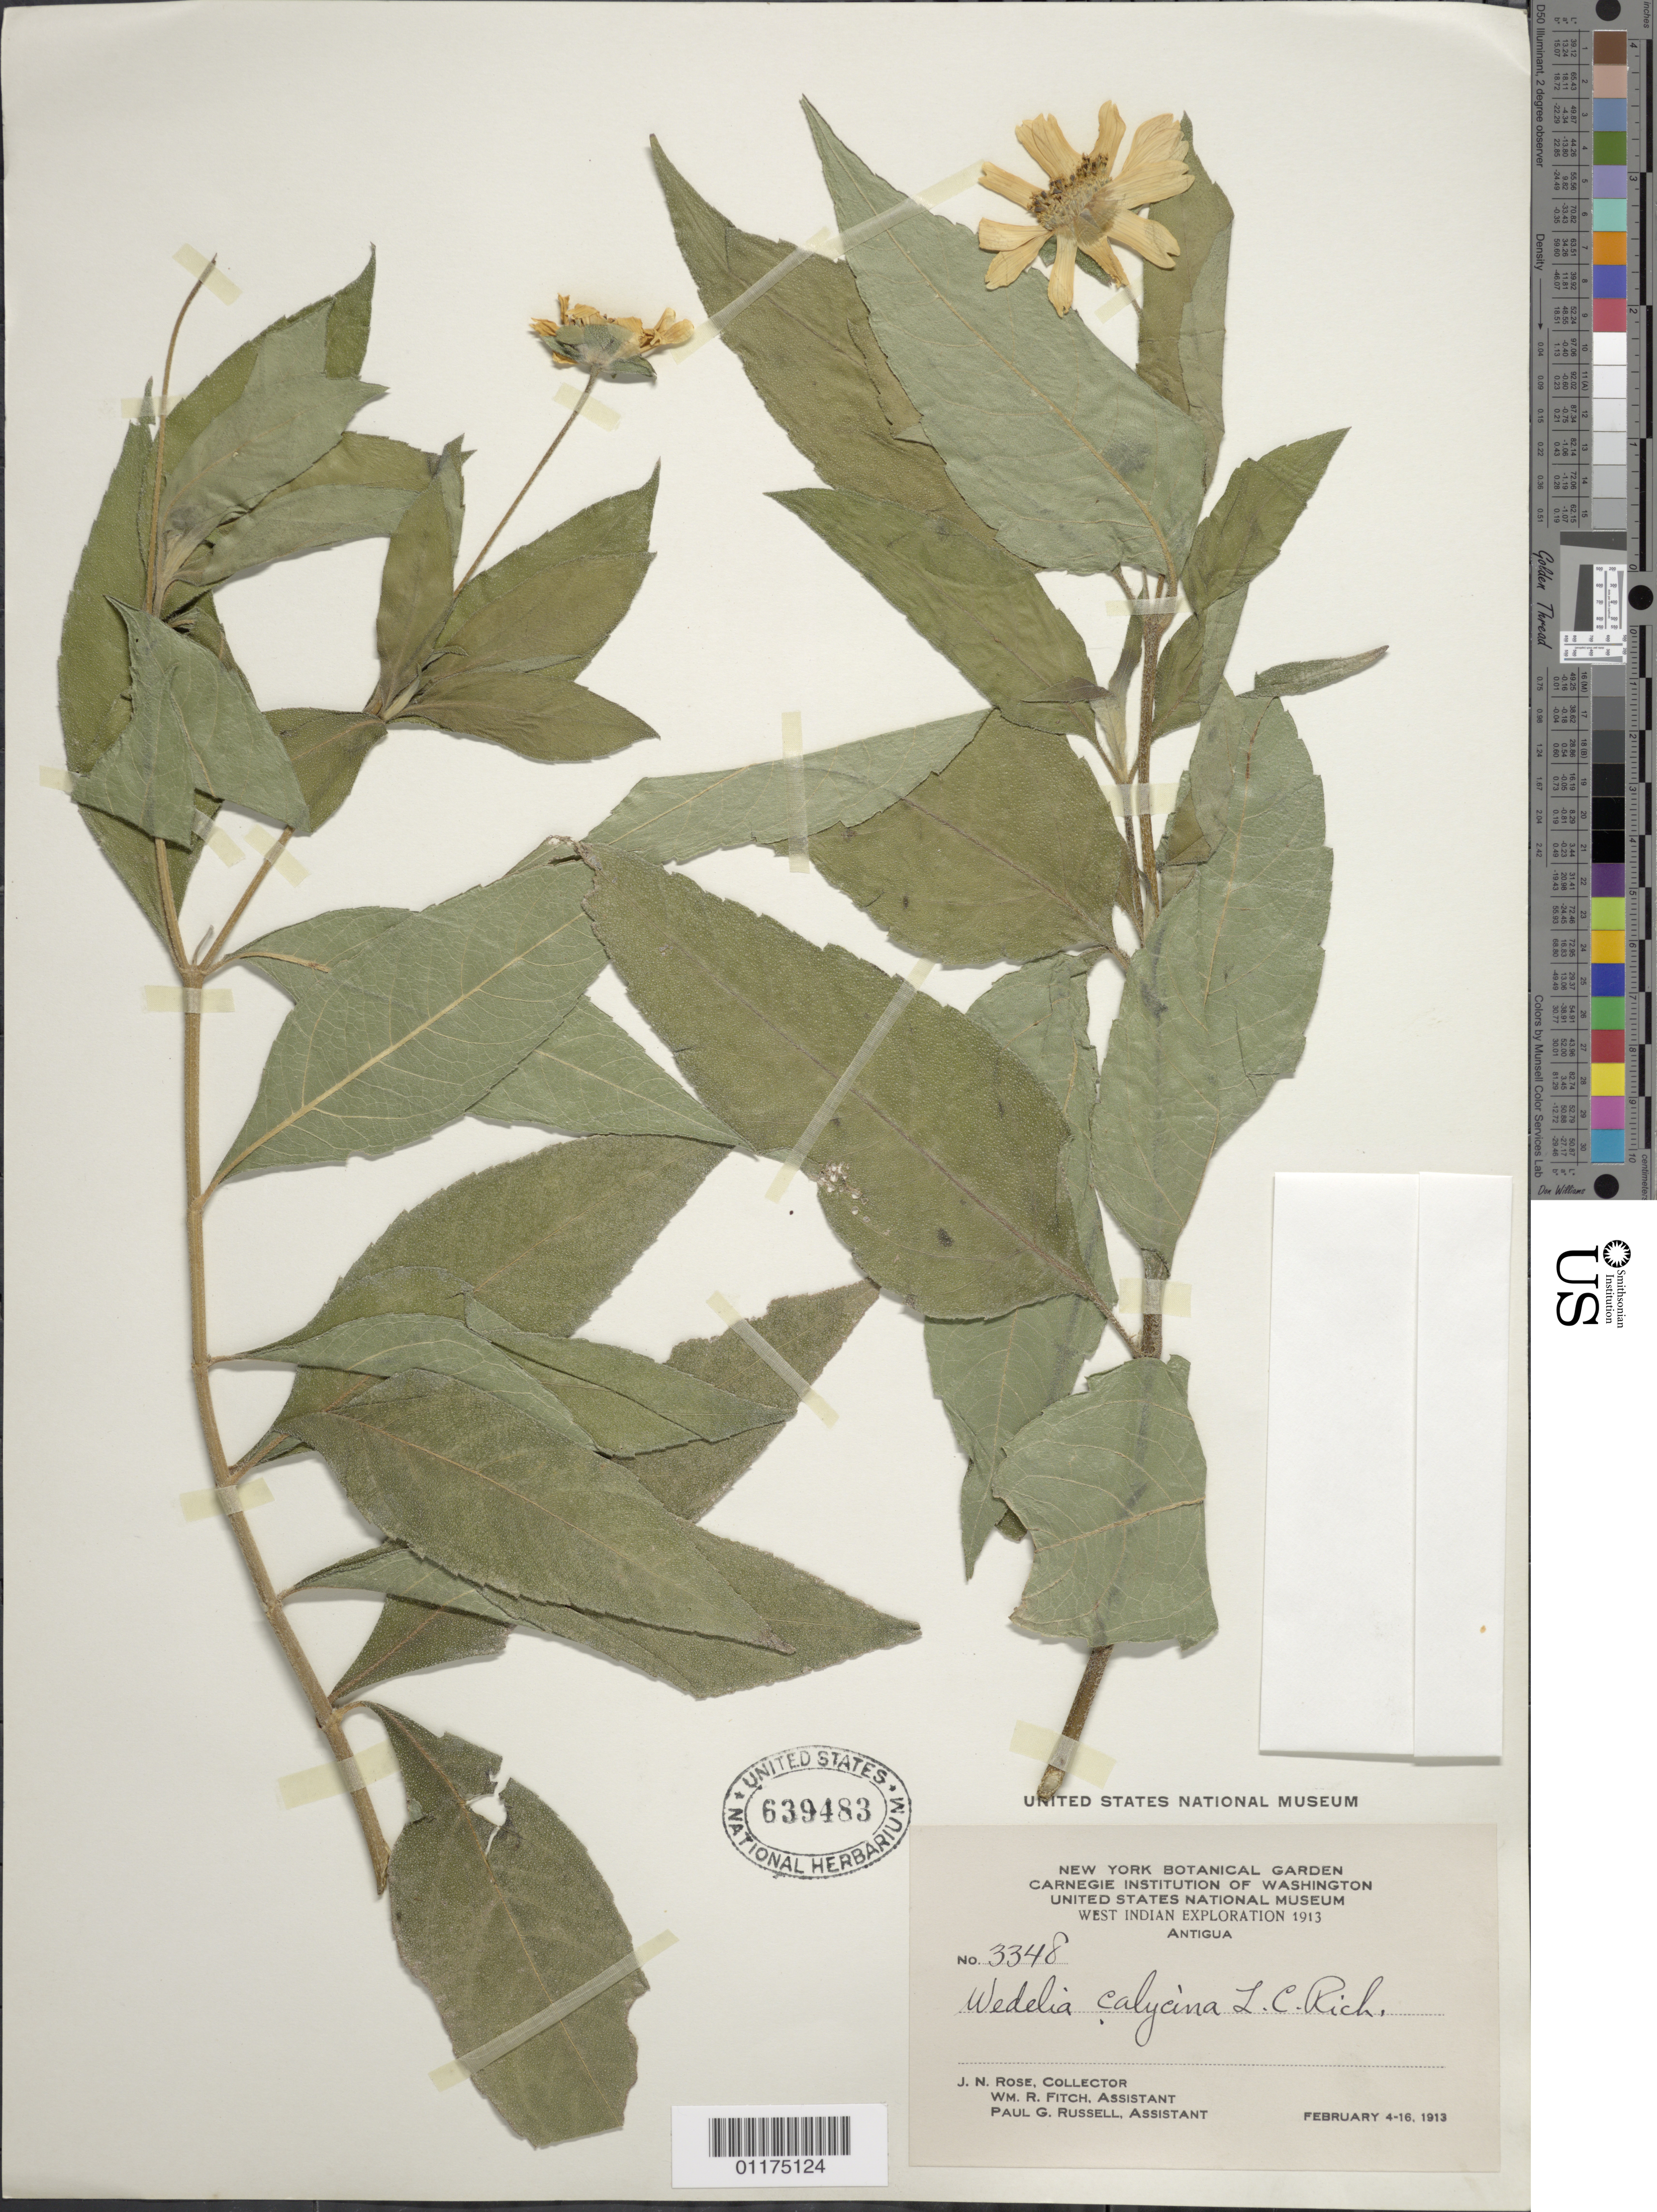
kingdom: Plantae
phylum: Tracheophyta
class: Magnoliopsida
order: Asterales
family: Asteraceae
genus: Wedelia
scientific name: Wedelia calycina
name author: Rich.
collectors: J. N. Rose, W. R. Fitch & P. G. Russell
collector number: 3348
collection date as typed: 04 Feb 1913 to 16 Feb 1913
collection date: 1913-02-04/1913-02-16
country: Antigua and Barbuda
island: Leeward Is.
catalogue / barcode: US 639483